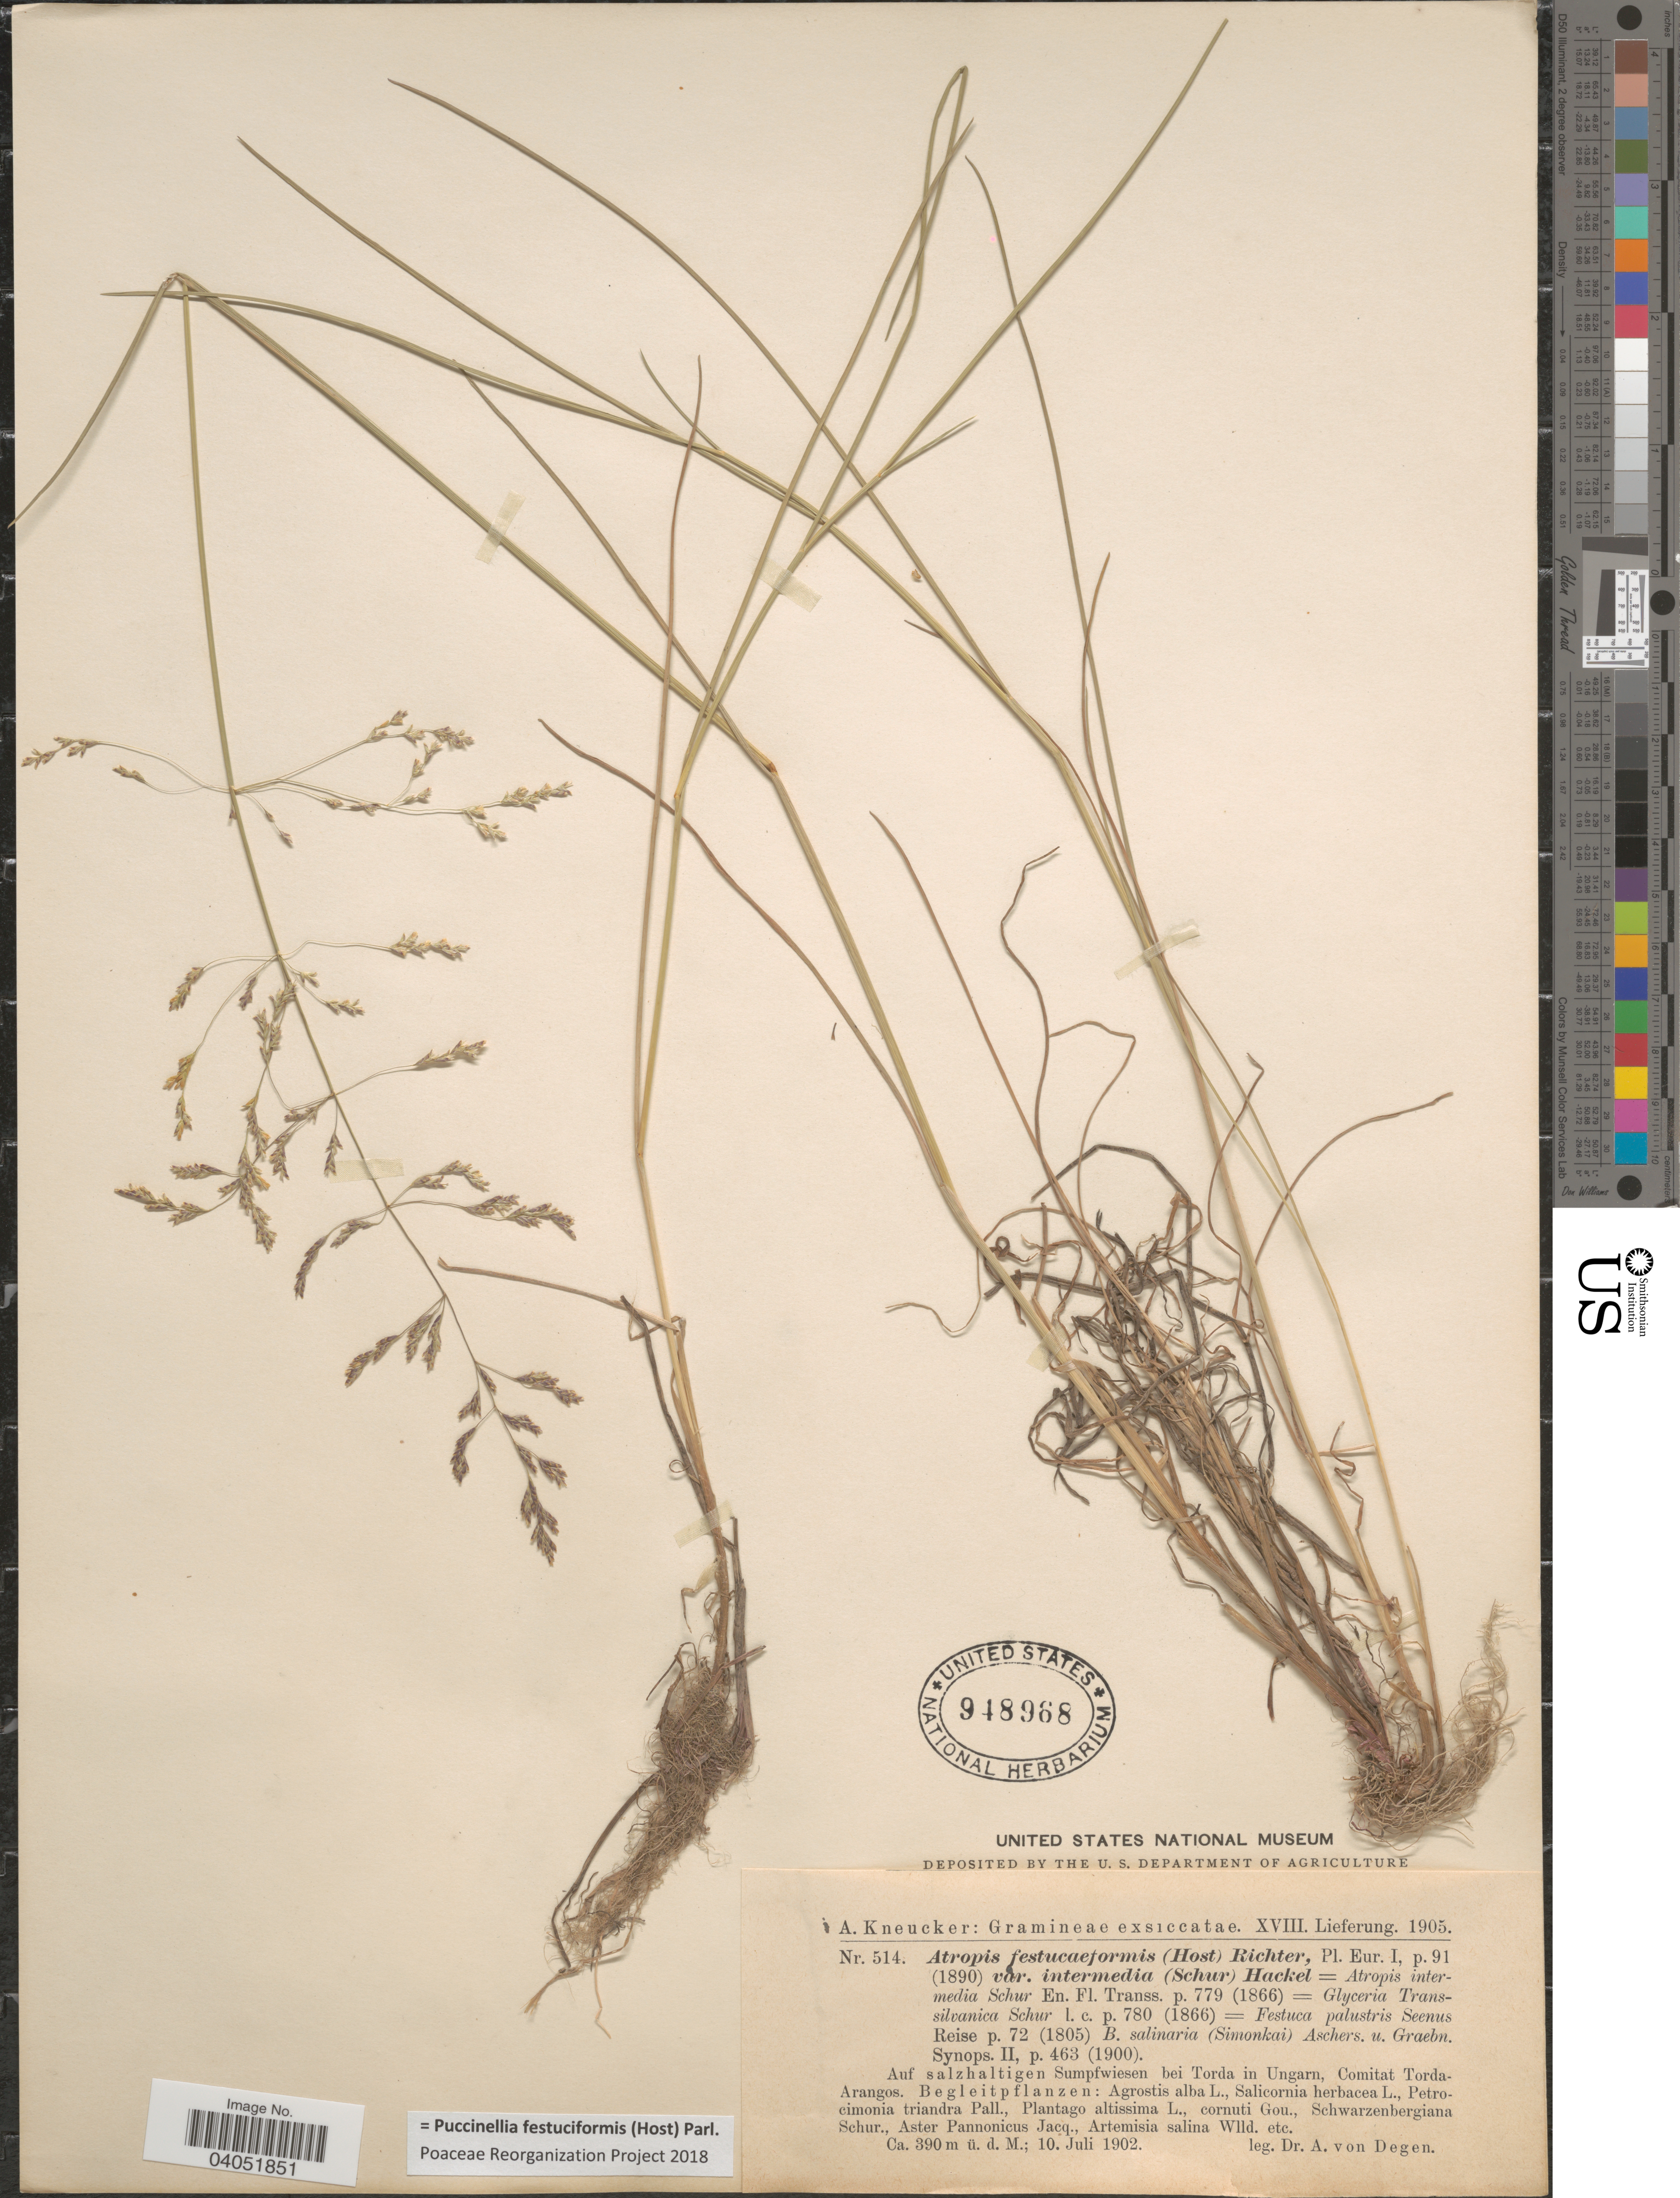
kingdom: Plantae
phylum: Tracheophyta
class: Liliopsida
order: Poales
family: Poaceae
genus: Puccinellia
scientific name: Puccinellia festuciformis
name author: (Host) Parl.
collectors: A. von Degen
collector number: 514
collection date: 1902-07-10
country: Hungary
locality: Auf salzhaltigen Sumpfwiesen bei Torda in Ungarn, Comitat Torda-Arangos.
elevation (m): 390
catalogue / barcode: US 948968